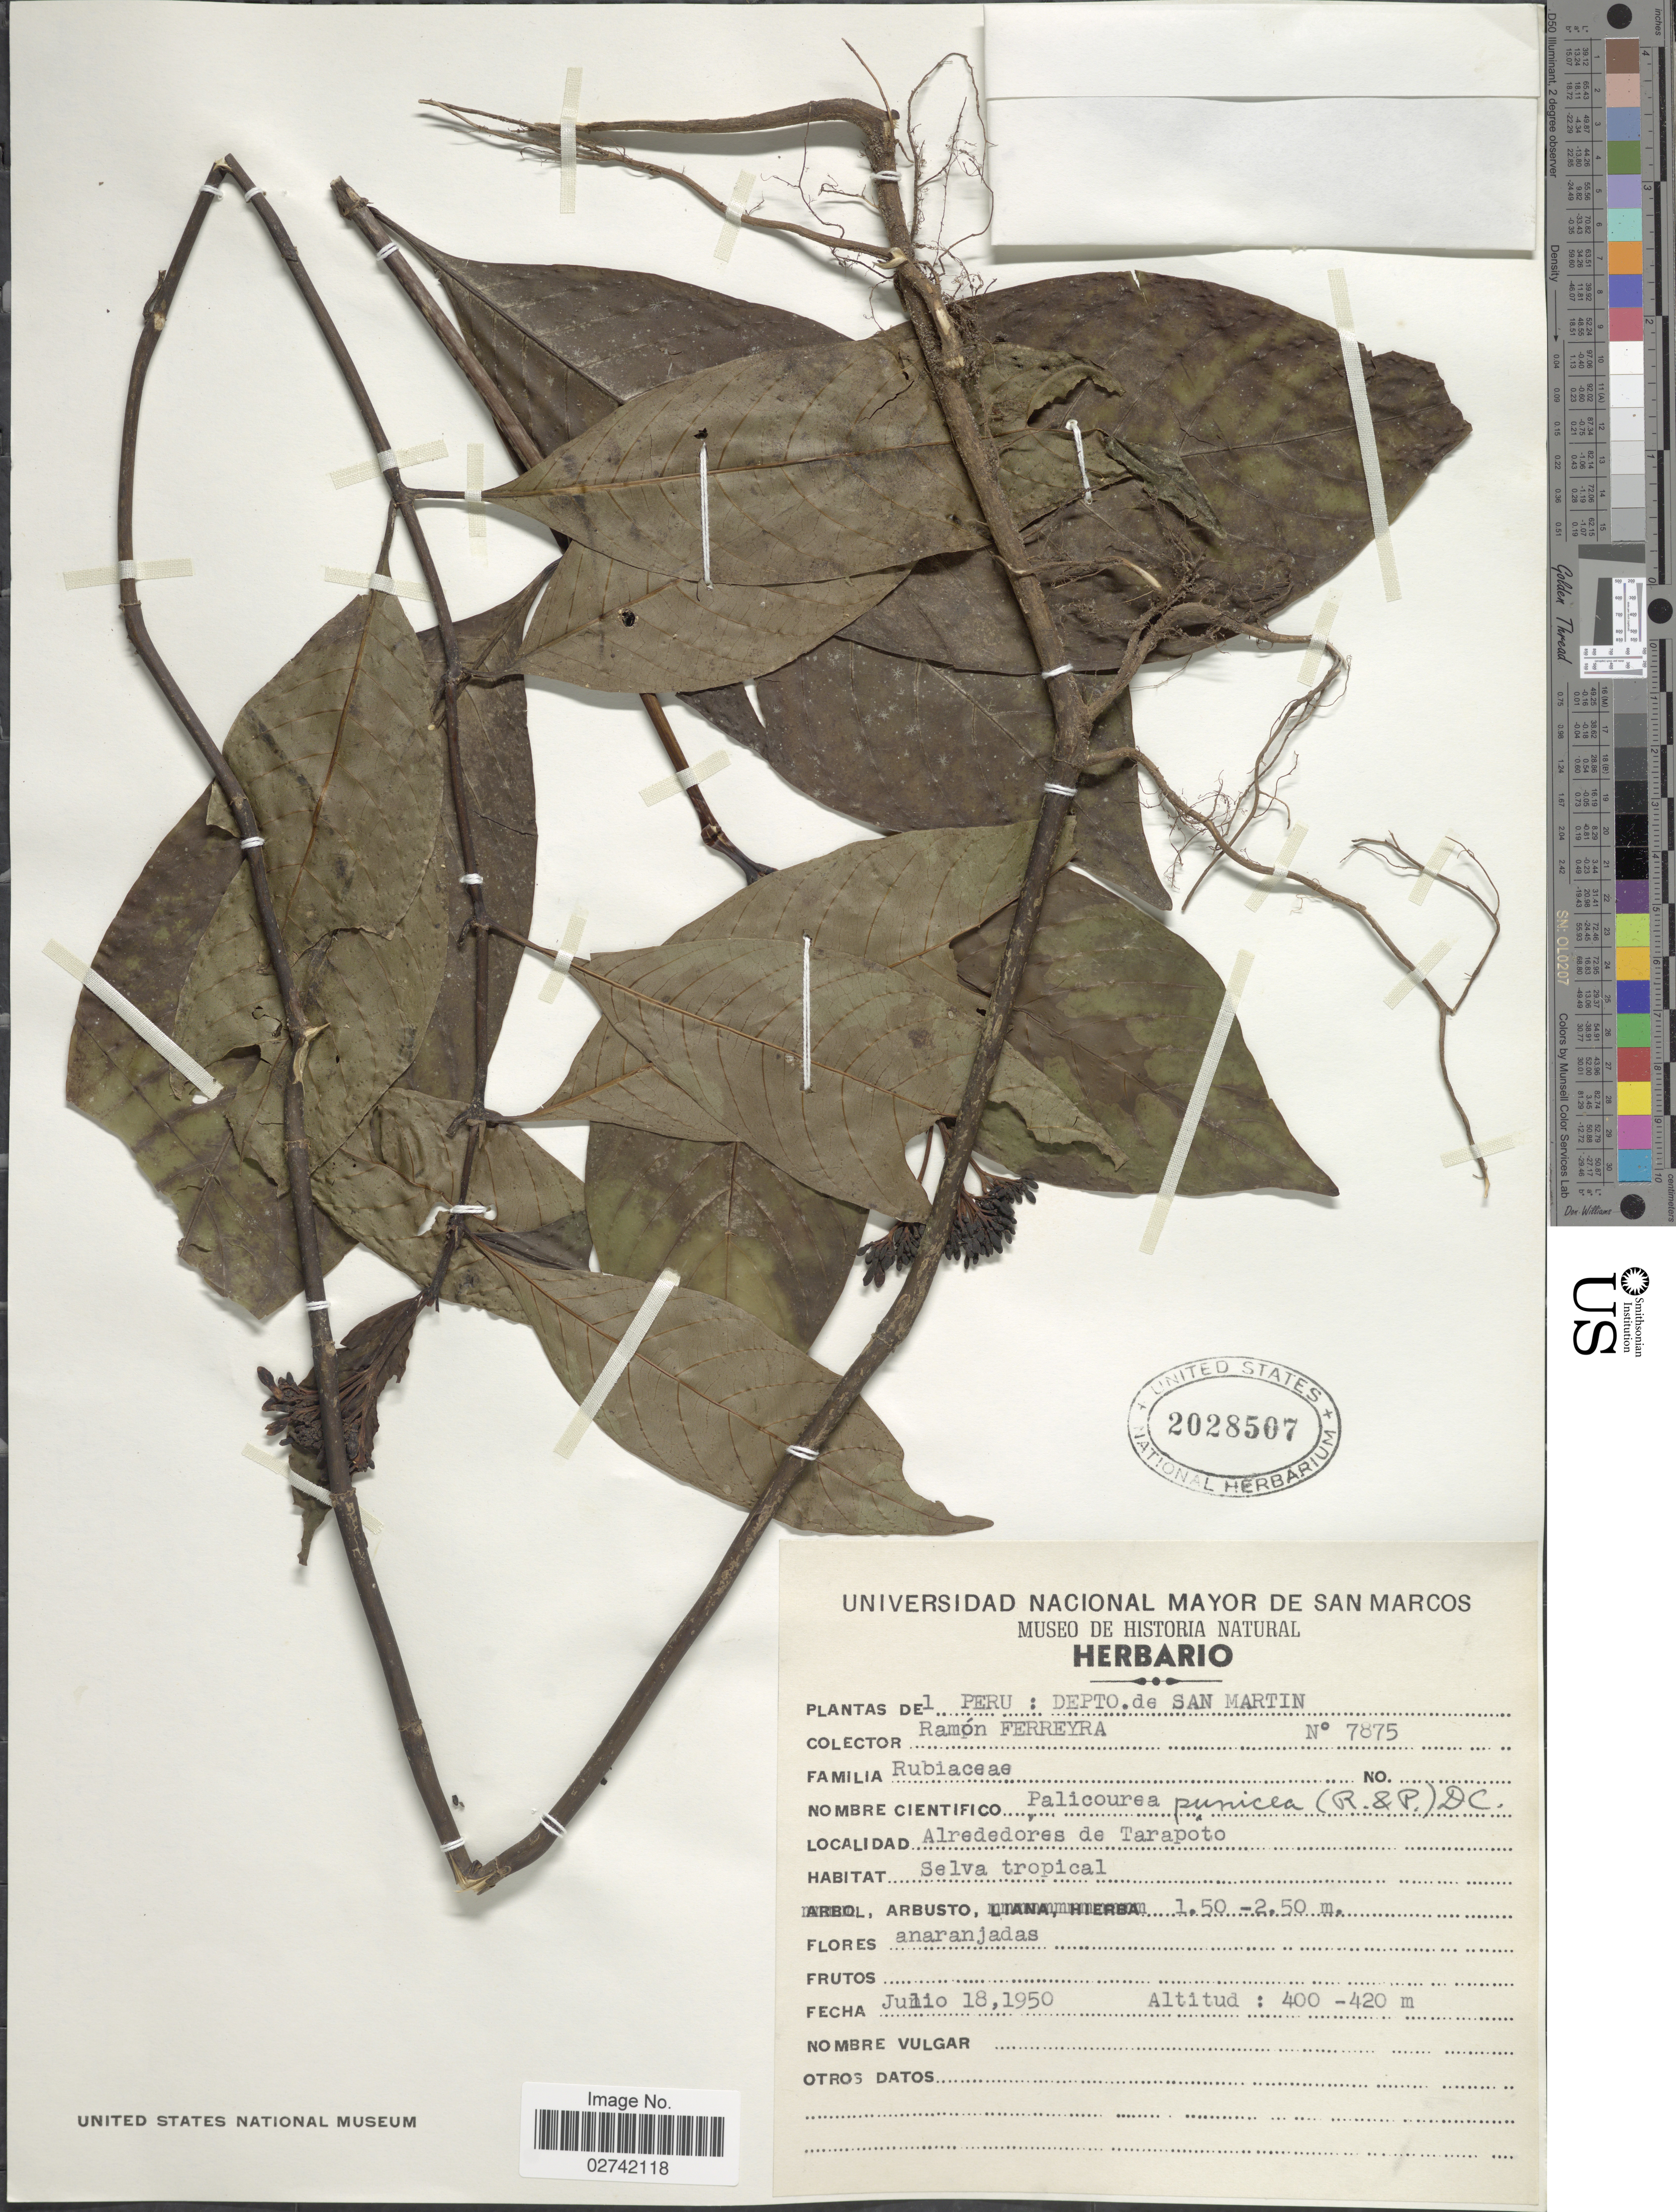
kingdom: Plantae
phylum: Tracheophyta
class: Magnoliopsida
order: Gentianales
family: Rubiaceae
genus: Palicourea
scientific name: Palicourea punicea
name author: (Ruiz & Pav.) DC.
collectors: R. A. Ferreyra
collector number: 7875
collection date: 1950-07-18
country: Peru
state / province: San Martín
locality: Ramon Ferreyra, Alrededore de Tarapoto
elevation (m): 400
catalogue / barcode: US 2028507